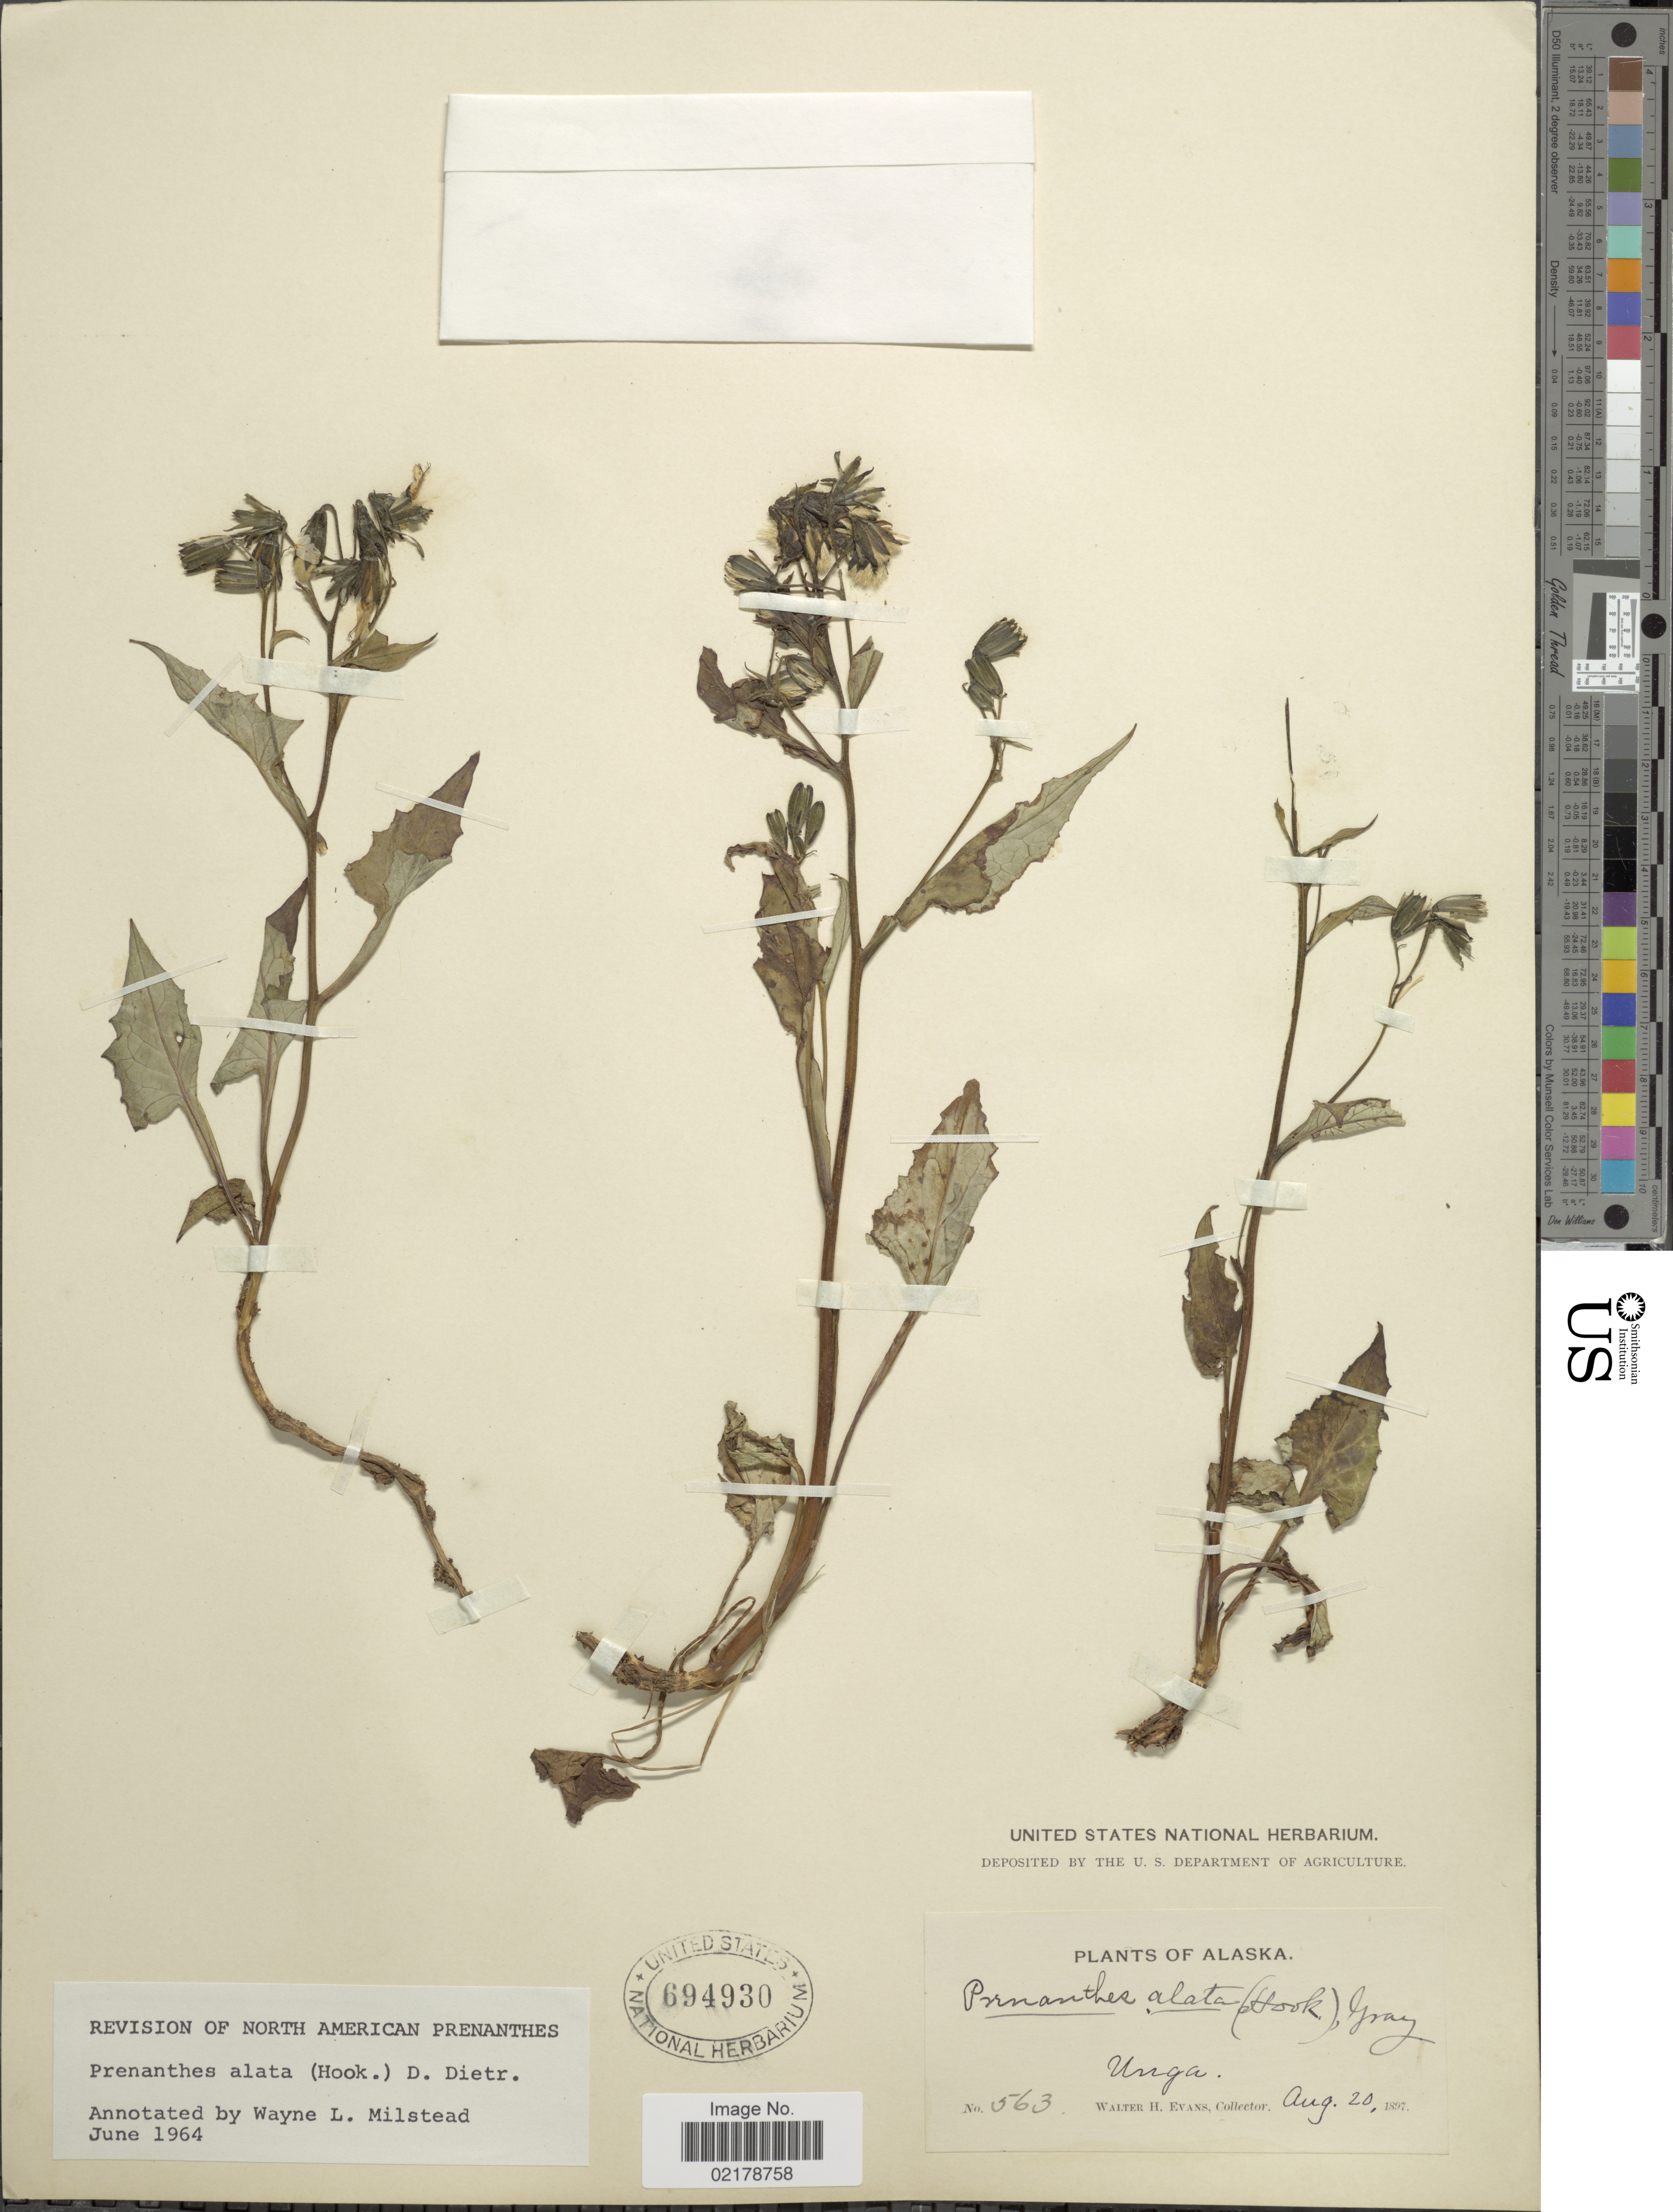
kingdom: Plantae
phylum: Tracheophyta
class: Magnoliopsida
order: Asterales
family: Asteraceae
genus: Nabalus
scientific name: Nabalus alatus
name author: Hook.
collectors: W. H. Evans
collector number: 563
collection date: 1897-08-20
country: United States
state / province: Alaska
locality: Unga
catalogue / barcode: US 694930